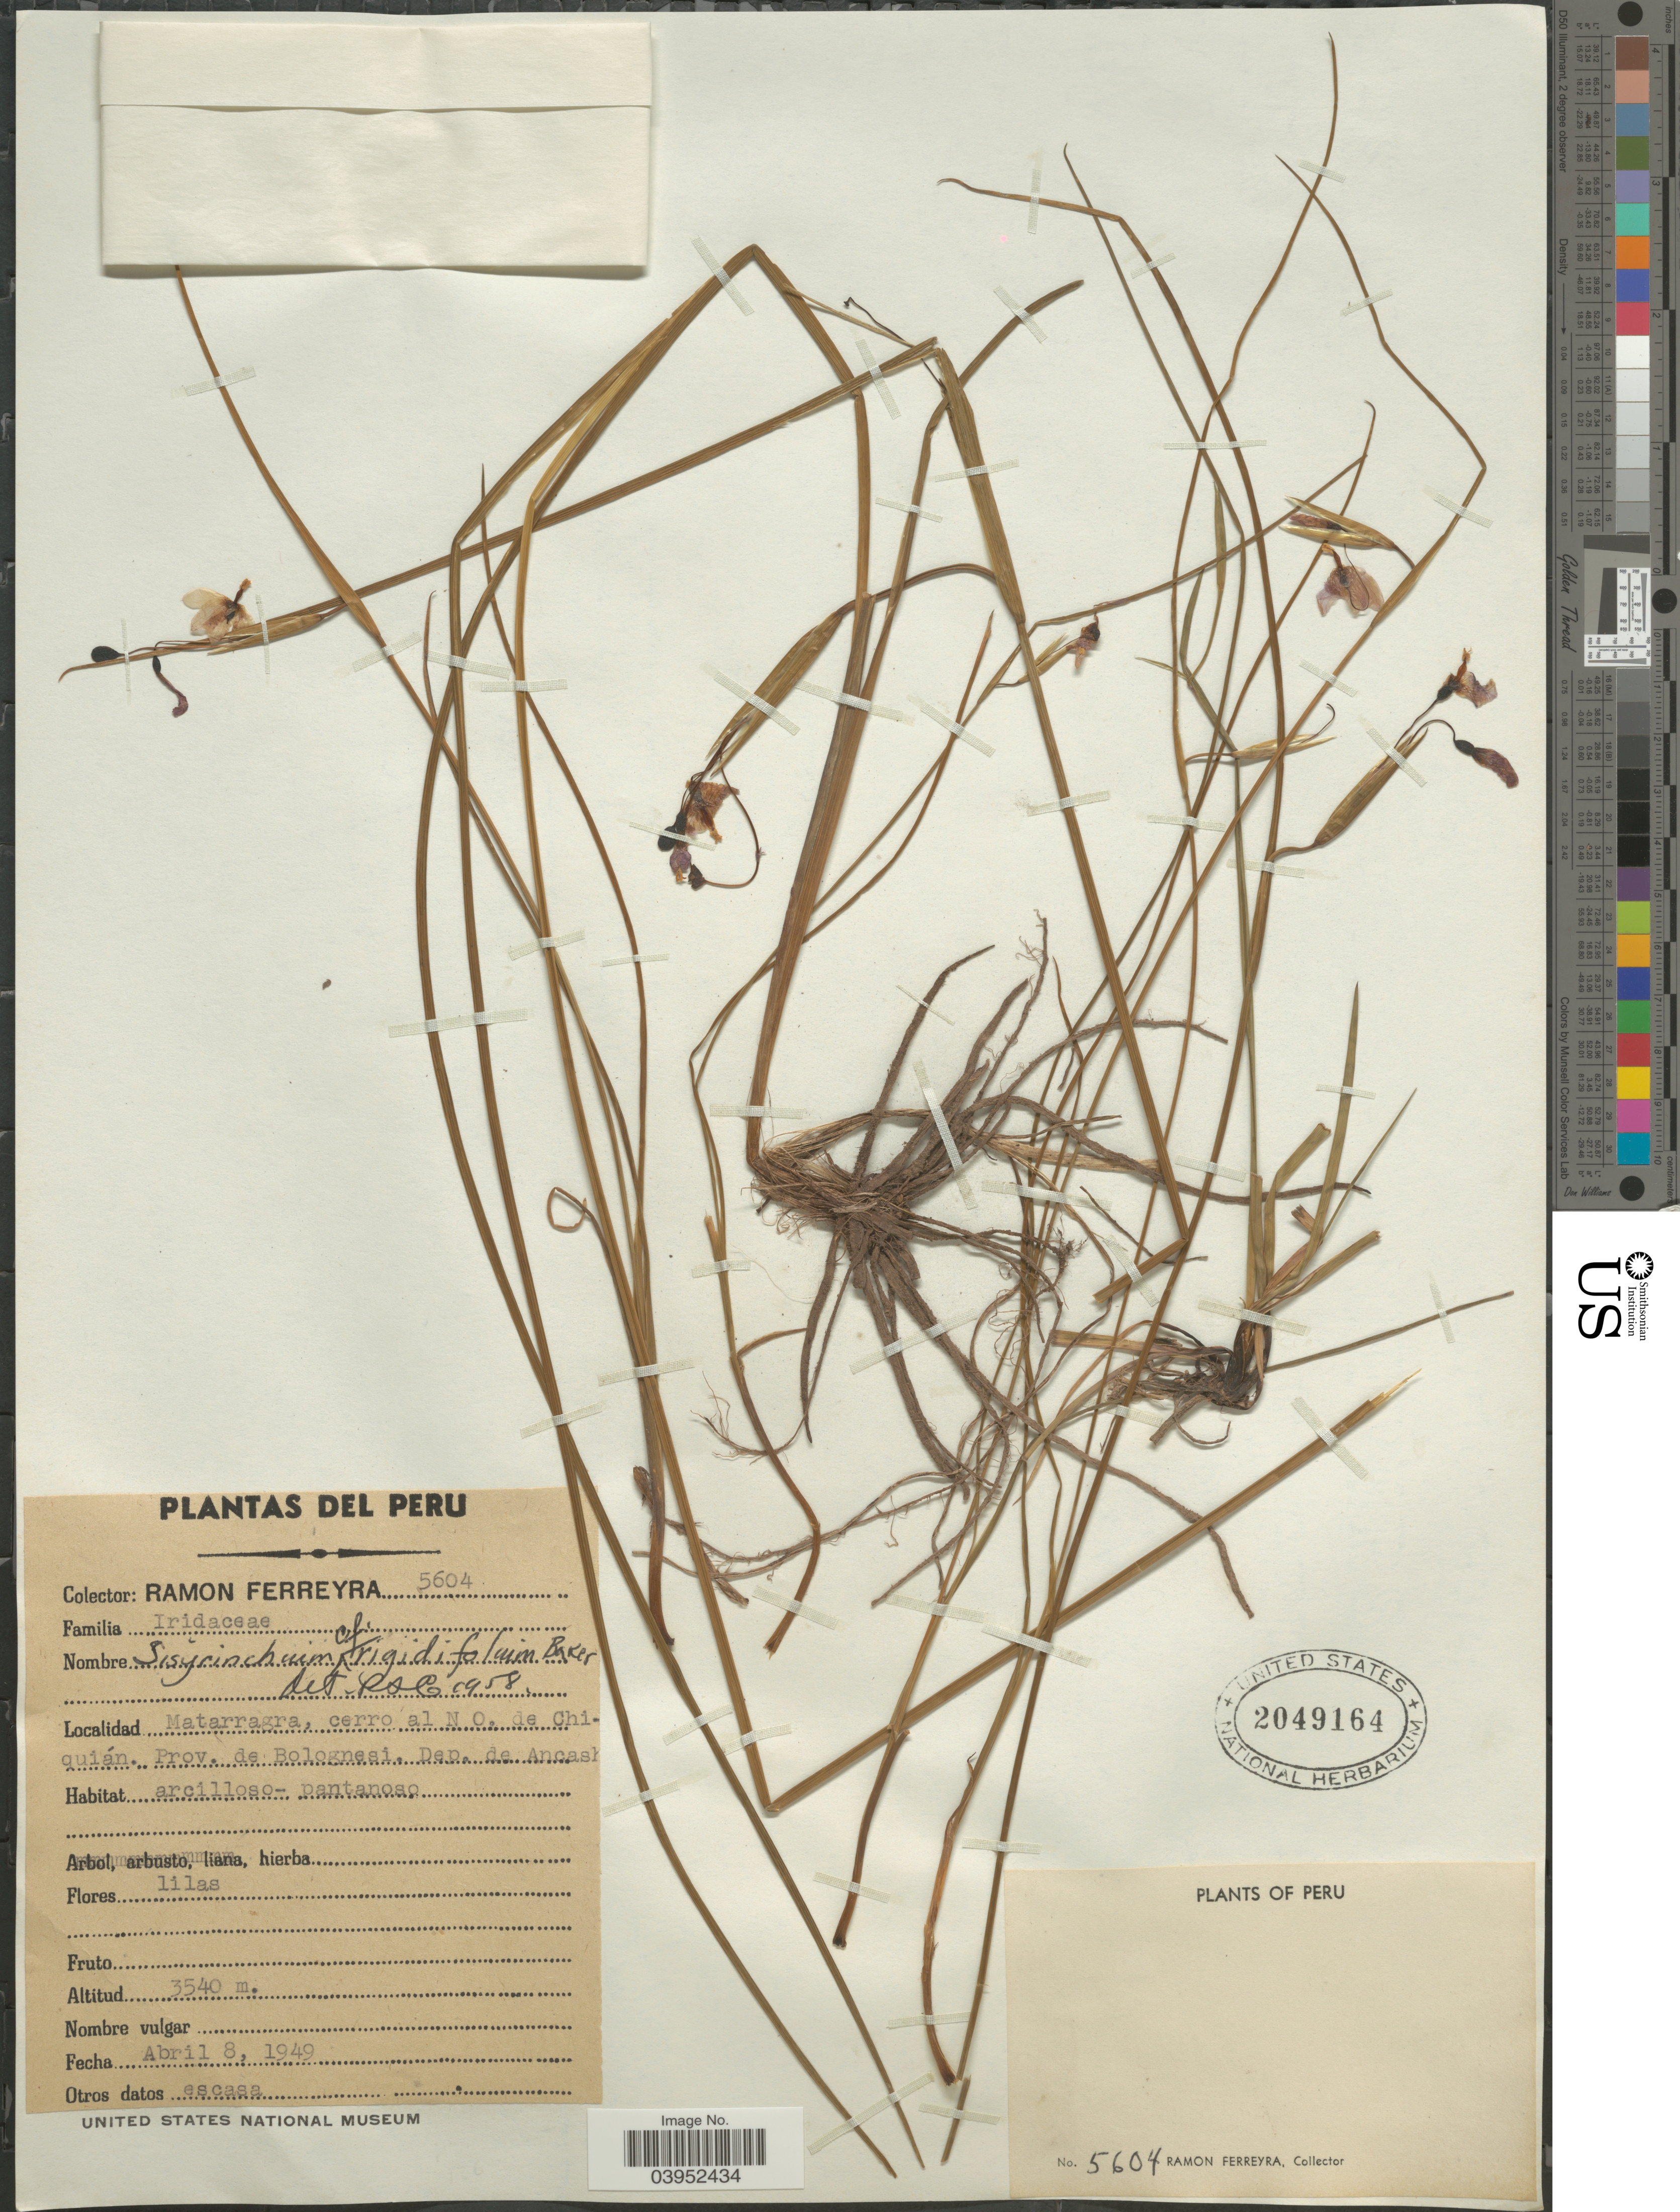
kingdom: Plantae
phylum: Tracheophyta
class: Liliopsida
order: Asparagales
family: Iridaceae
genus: Sisyrinchium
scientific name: Sisyrinchium rigidifolium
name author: Baker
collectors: R. A. Ferreyra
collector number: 5604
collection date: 1949-04-08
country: Peru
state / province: Ancash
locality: Matarragra, cerro al N O. de Chiquián. Prov. de Bolognesi. Dep. de Ancash.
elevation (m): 3540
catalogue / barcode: US 2049164